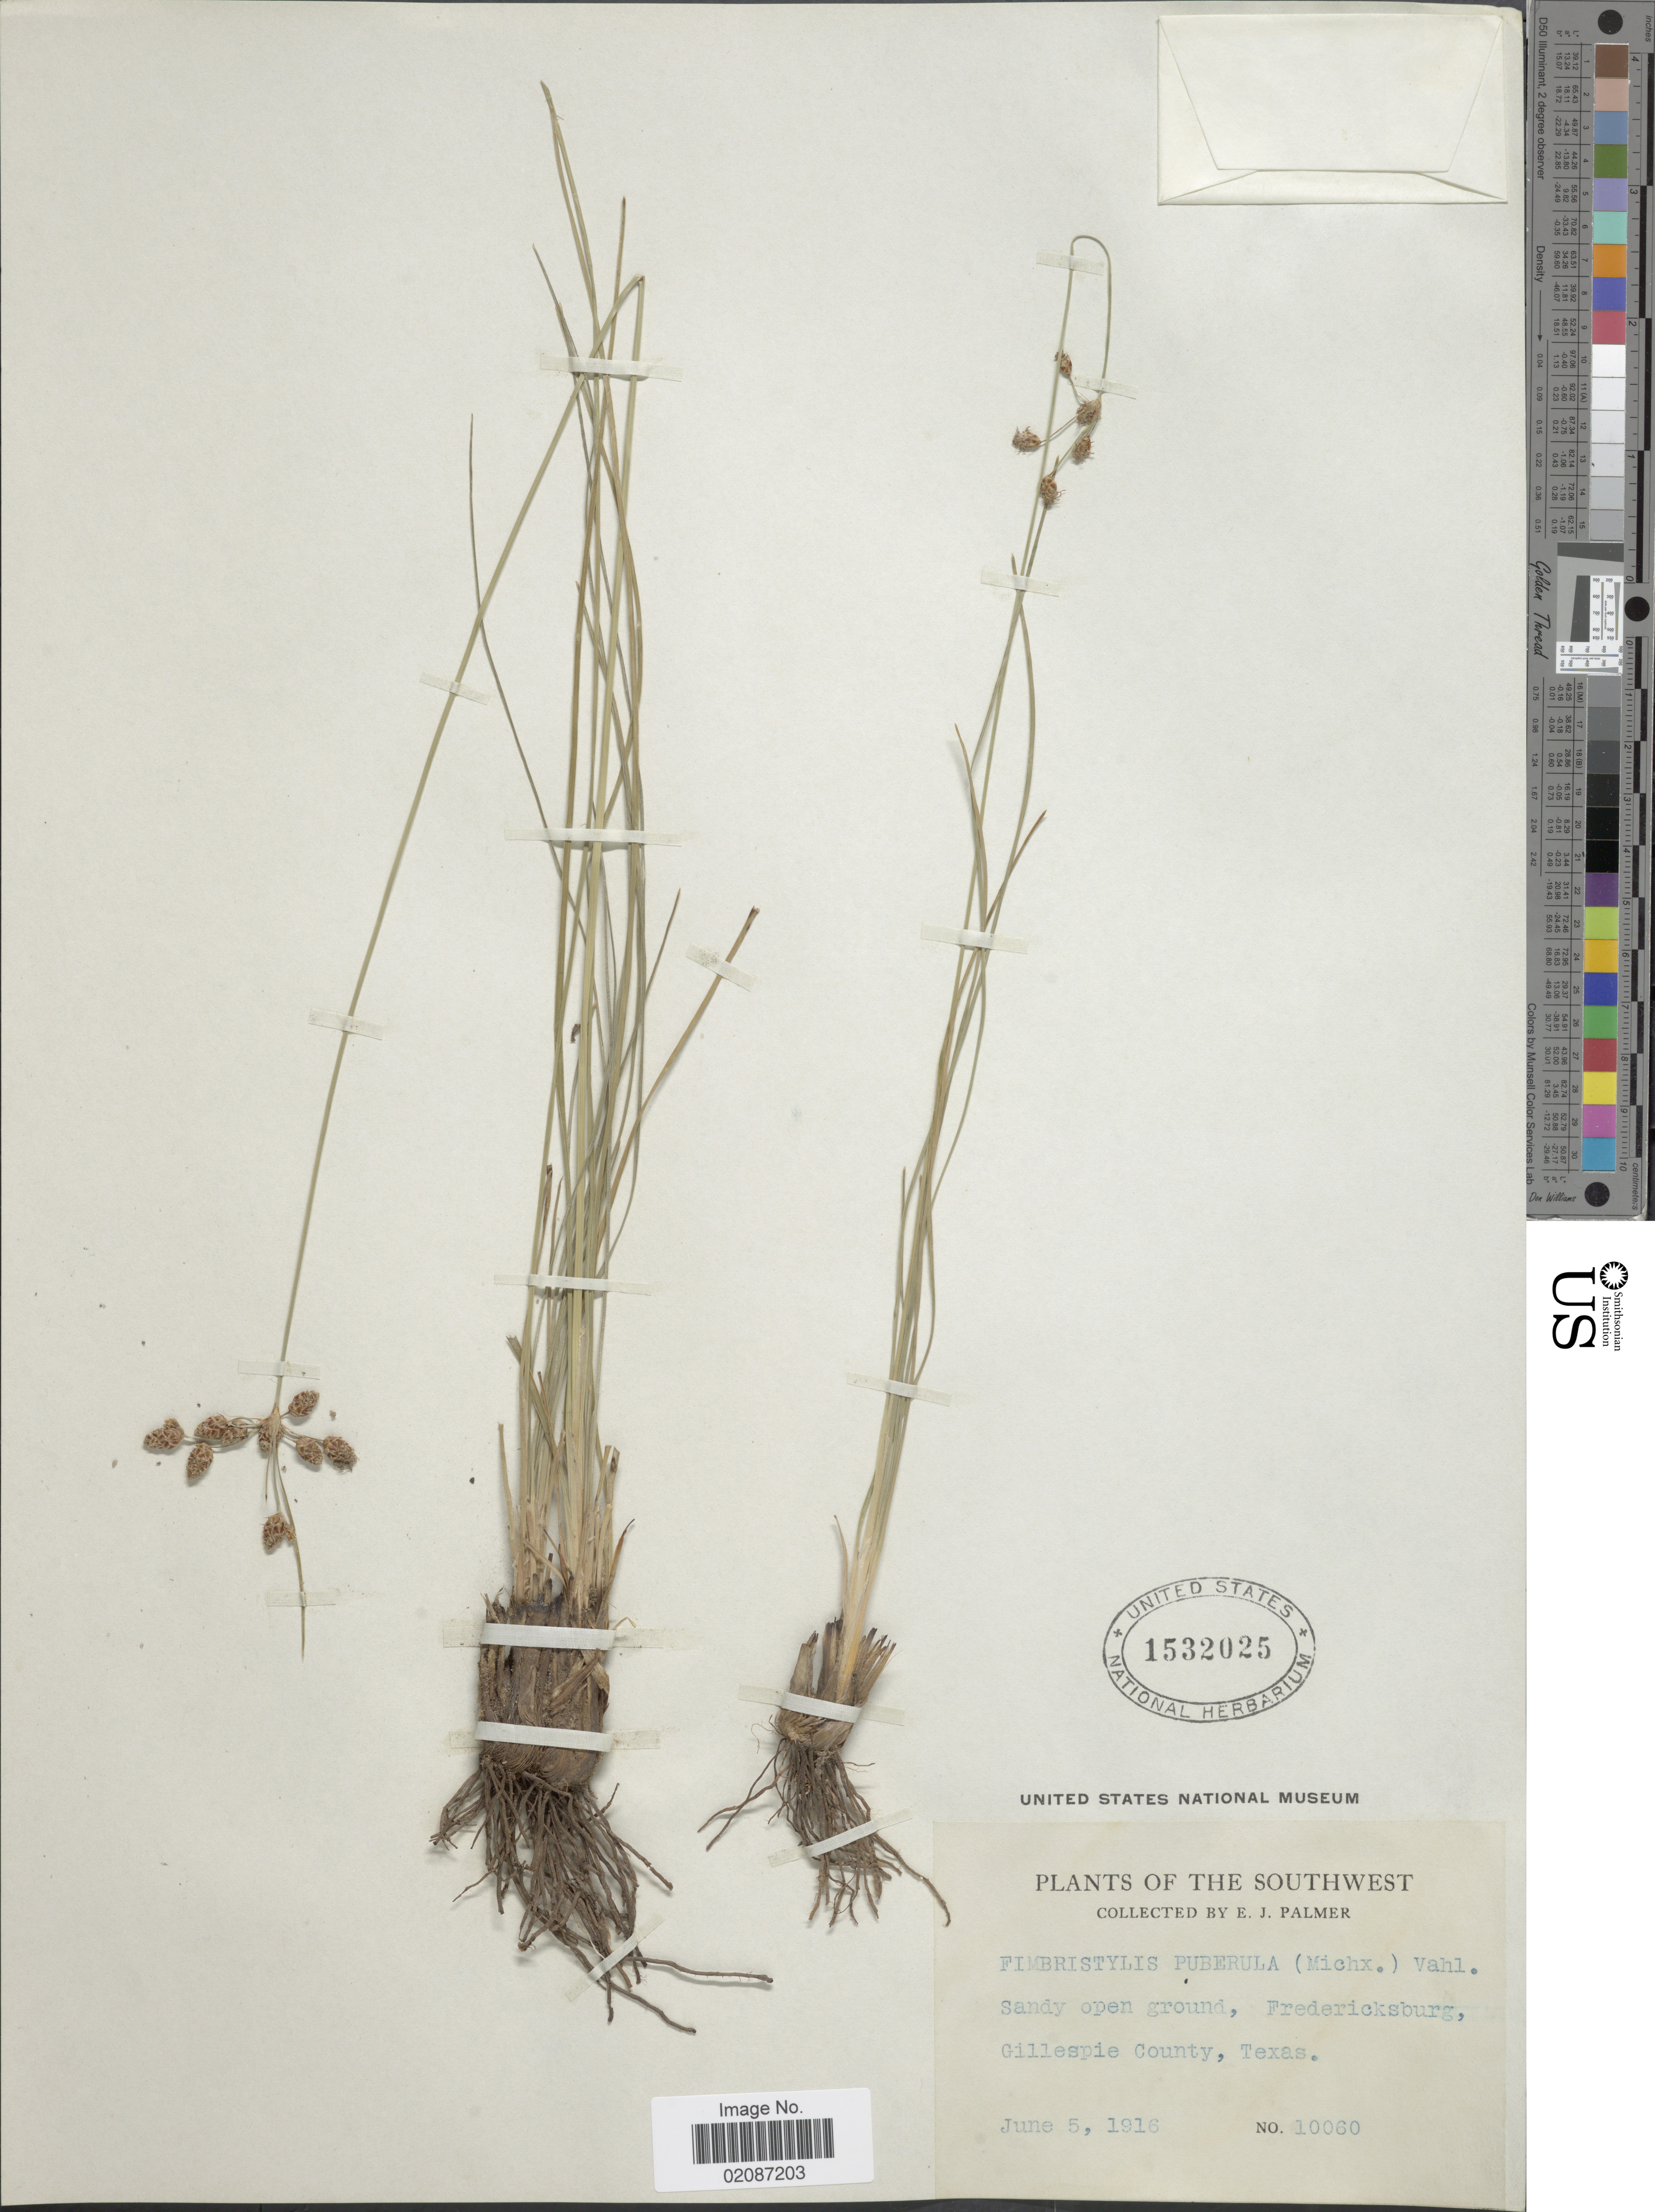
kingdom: Plantae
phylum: Tracheophyta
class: Liliopsida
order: Poales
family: Cyperaceae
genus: Fimbristylis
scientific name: Fimbristylis spadicea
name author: (L.) Vahl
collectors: E. J. Palmer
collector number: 10060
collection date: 1916-06-05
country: United States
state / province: Texas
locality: Southwest, snady open ground, Fredericksburg, Gillespie County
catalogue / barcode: US 1532025